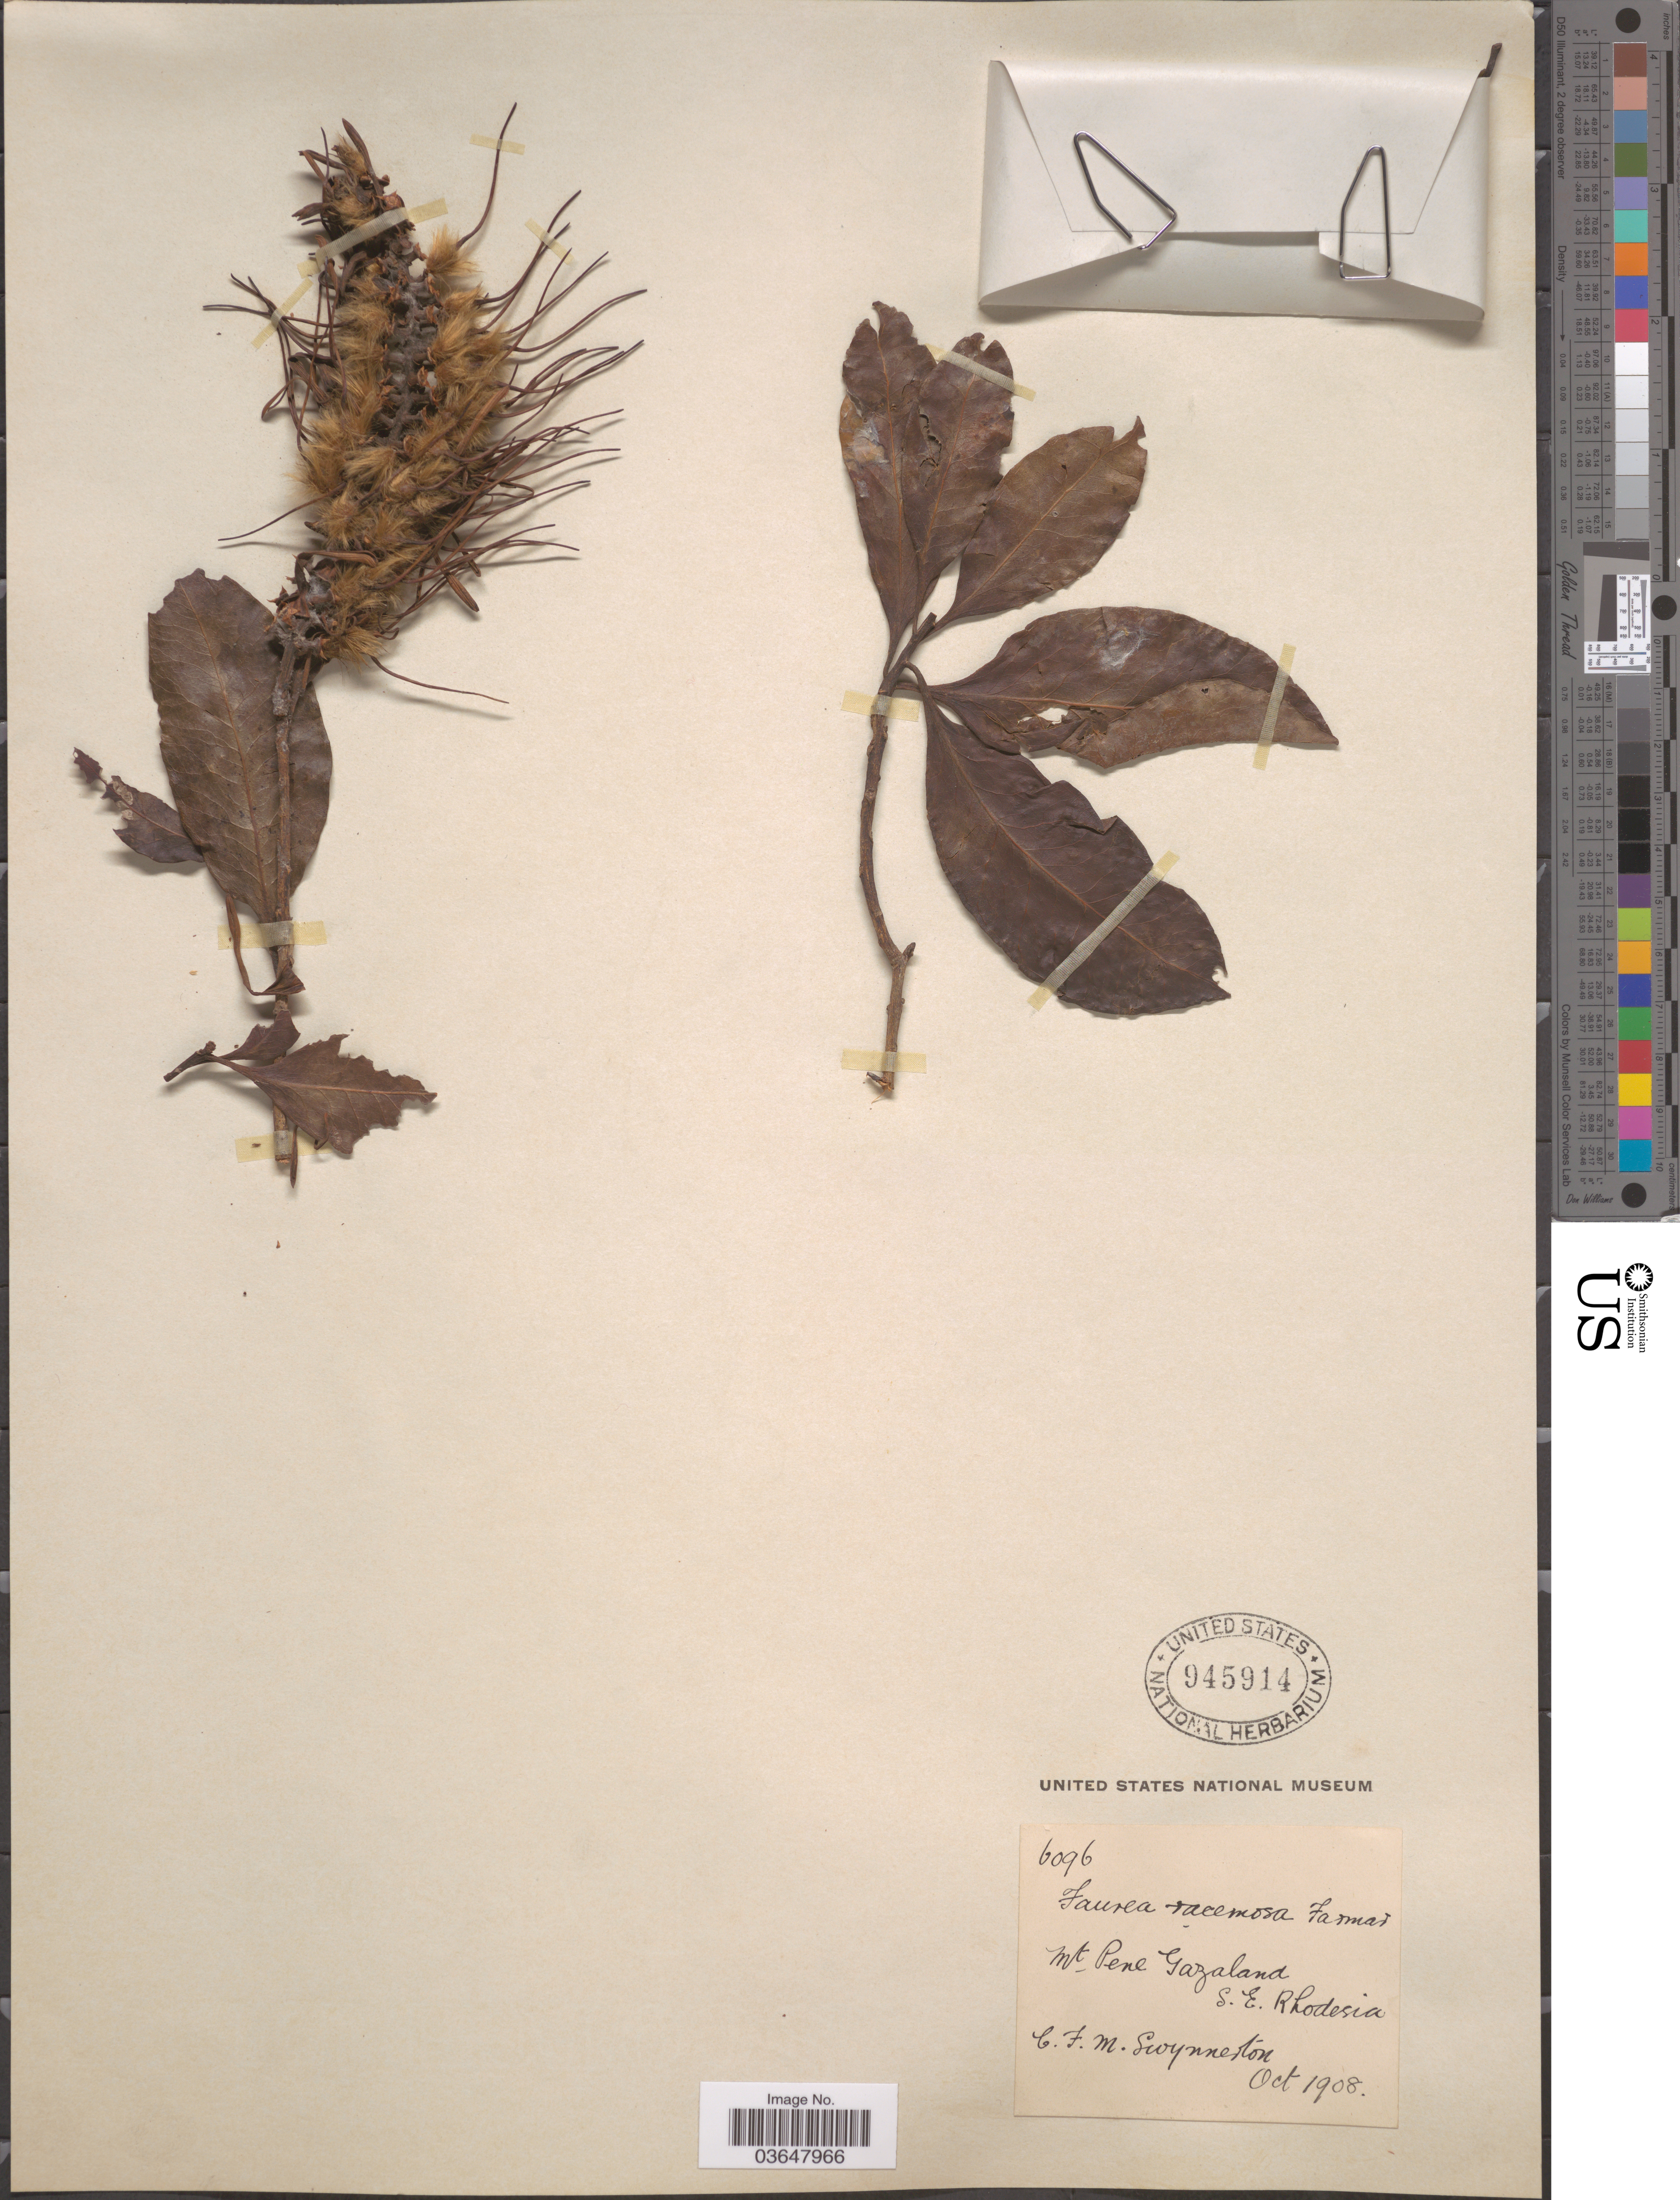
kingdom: Plantae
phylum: Tracheophyta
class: Magnoliopsida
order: Proteales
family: Proteaceae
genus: Faurea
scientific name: Faurea racemosa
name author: Farmar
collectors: C. Swynnerton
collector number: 6096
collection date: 1908-10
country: Zimbabwe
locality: Mt. Pene Gazaland. S. E. Rhodesia.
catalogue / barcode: US 945914